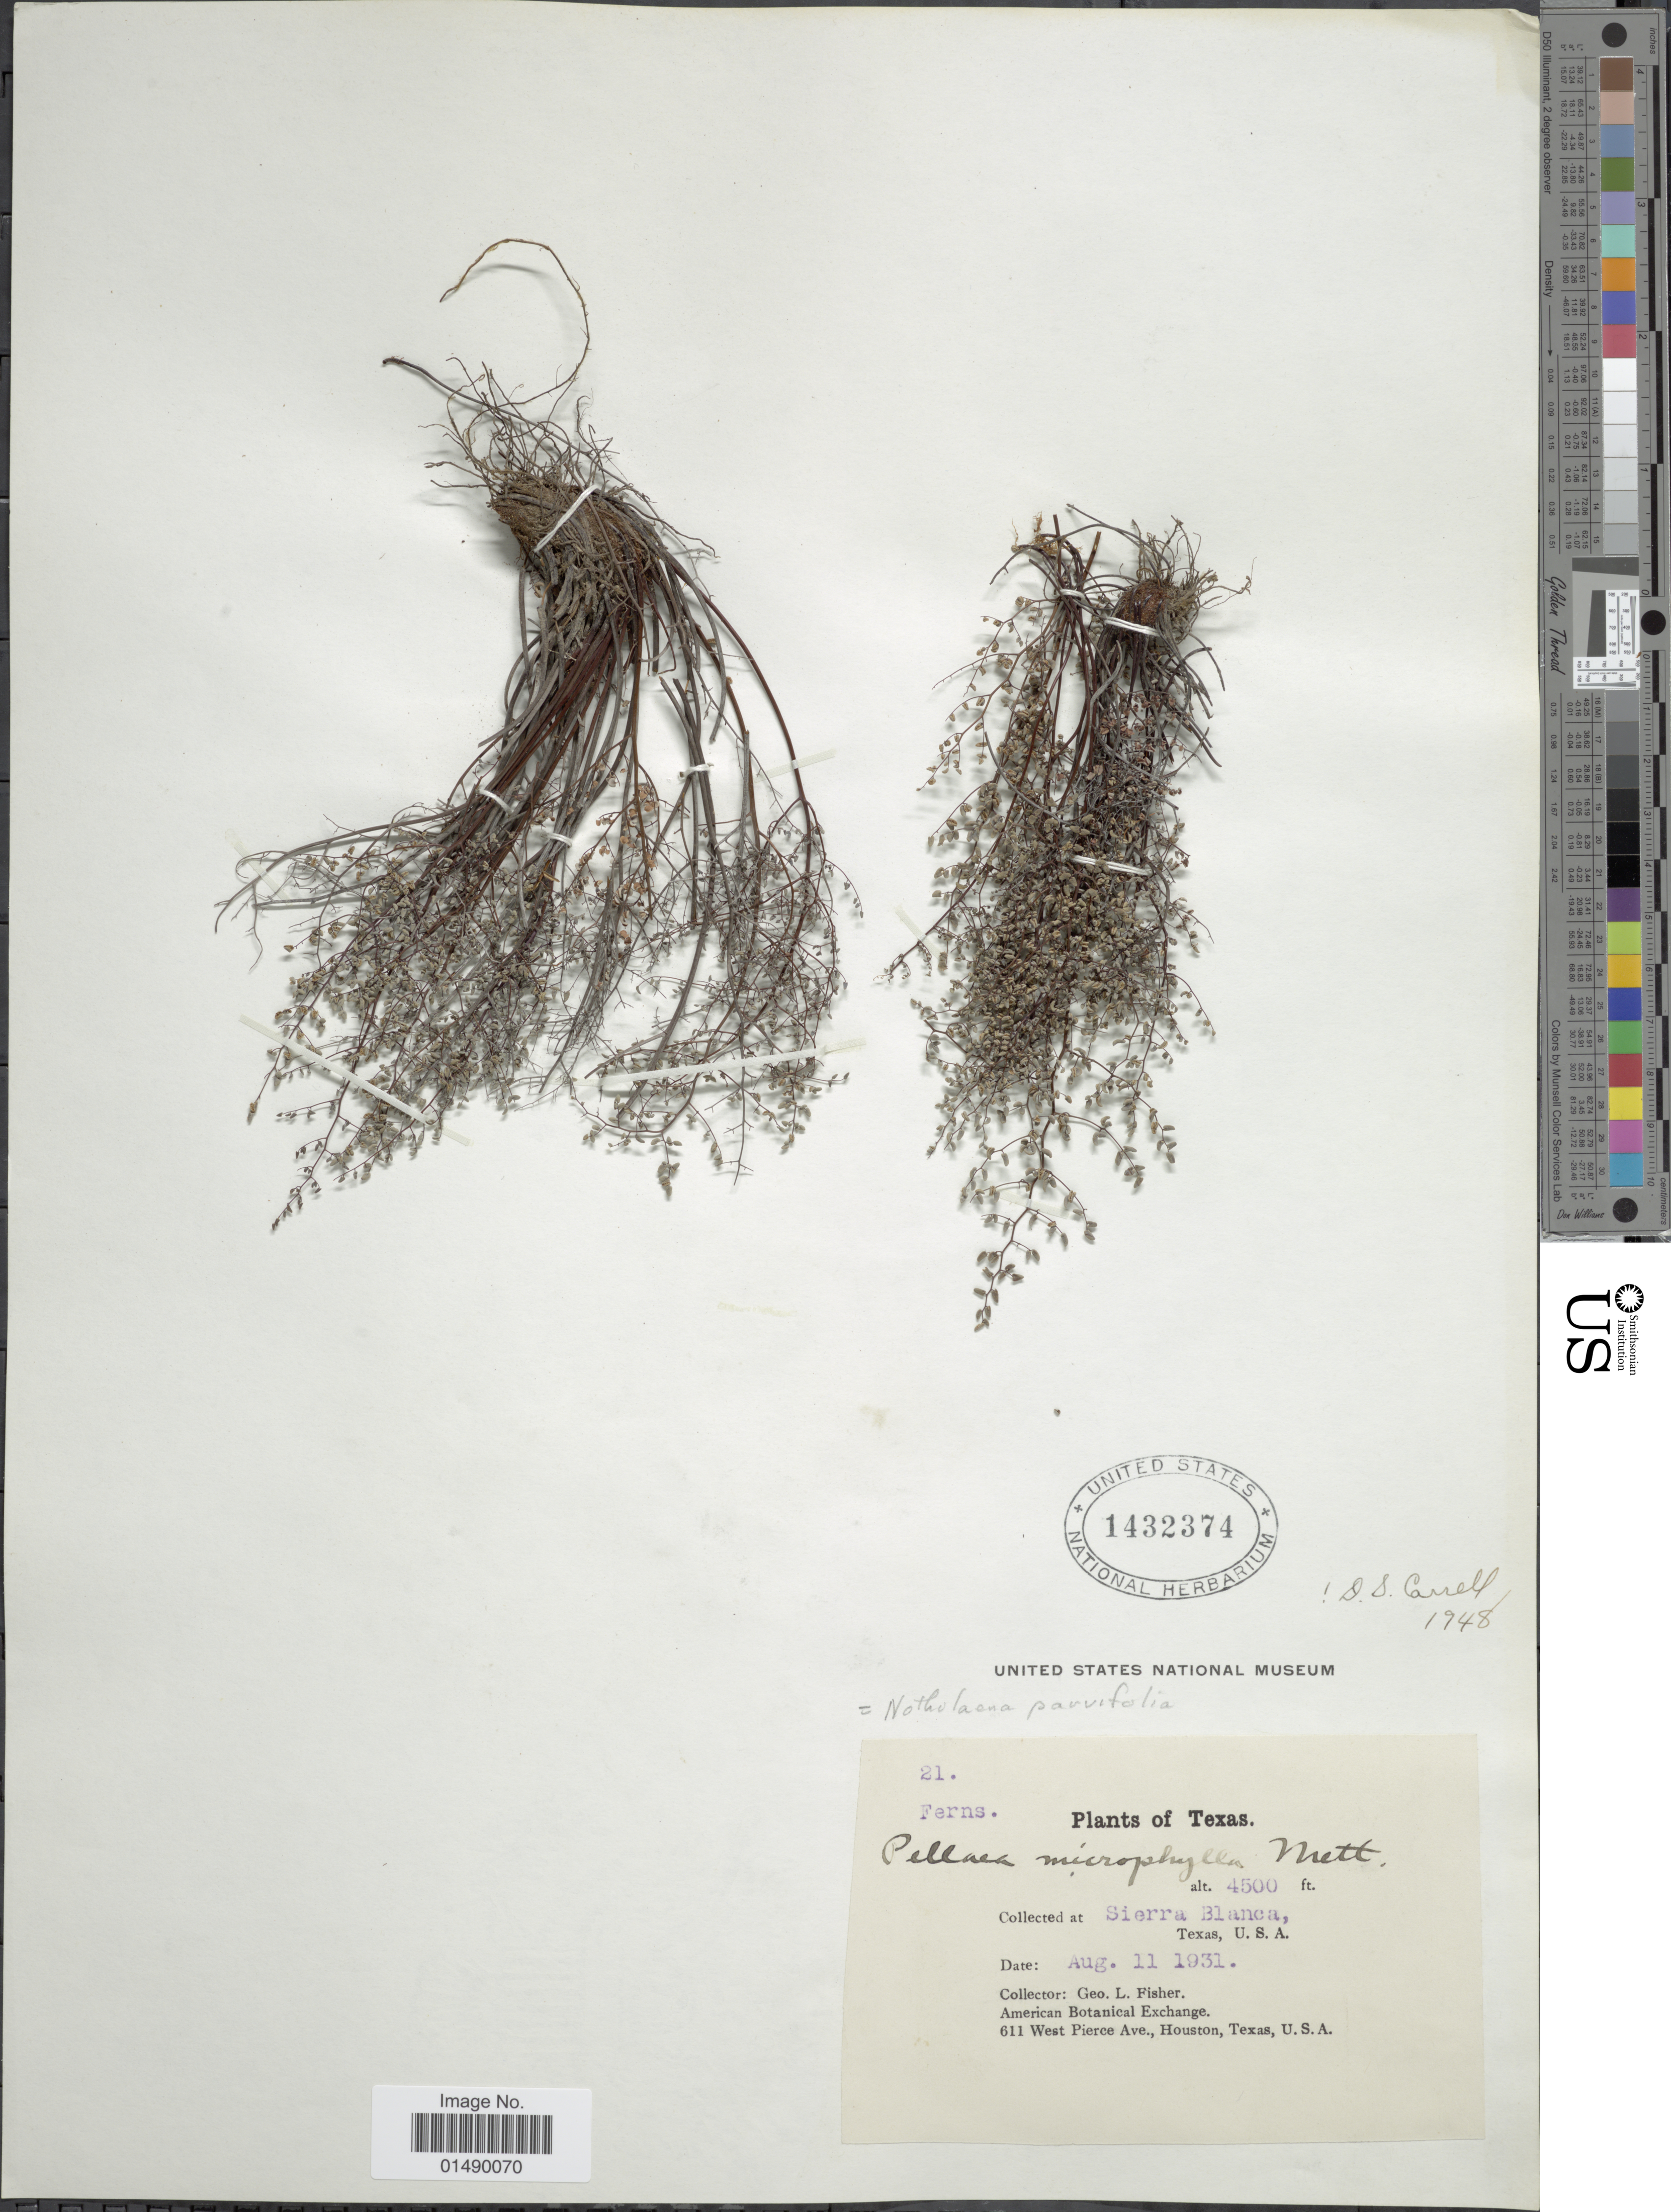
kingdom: Plantae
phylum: Tracheophyta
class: Polypodiopsida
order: Polypodiales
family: Pteridaceae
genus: Argyrochosma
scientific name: Argyrochosma microphylla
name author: (Mett. ex Kuhn) Windham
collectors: G. L. Fisher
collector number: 21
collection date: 1931-08-11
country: United States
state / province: Texas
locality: Texas, Sierra Blanca.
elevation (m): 1372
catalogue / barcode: US 1432374